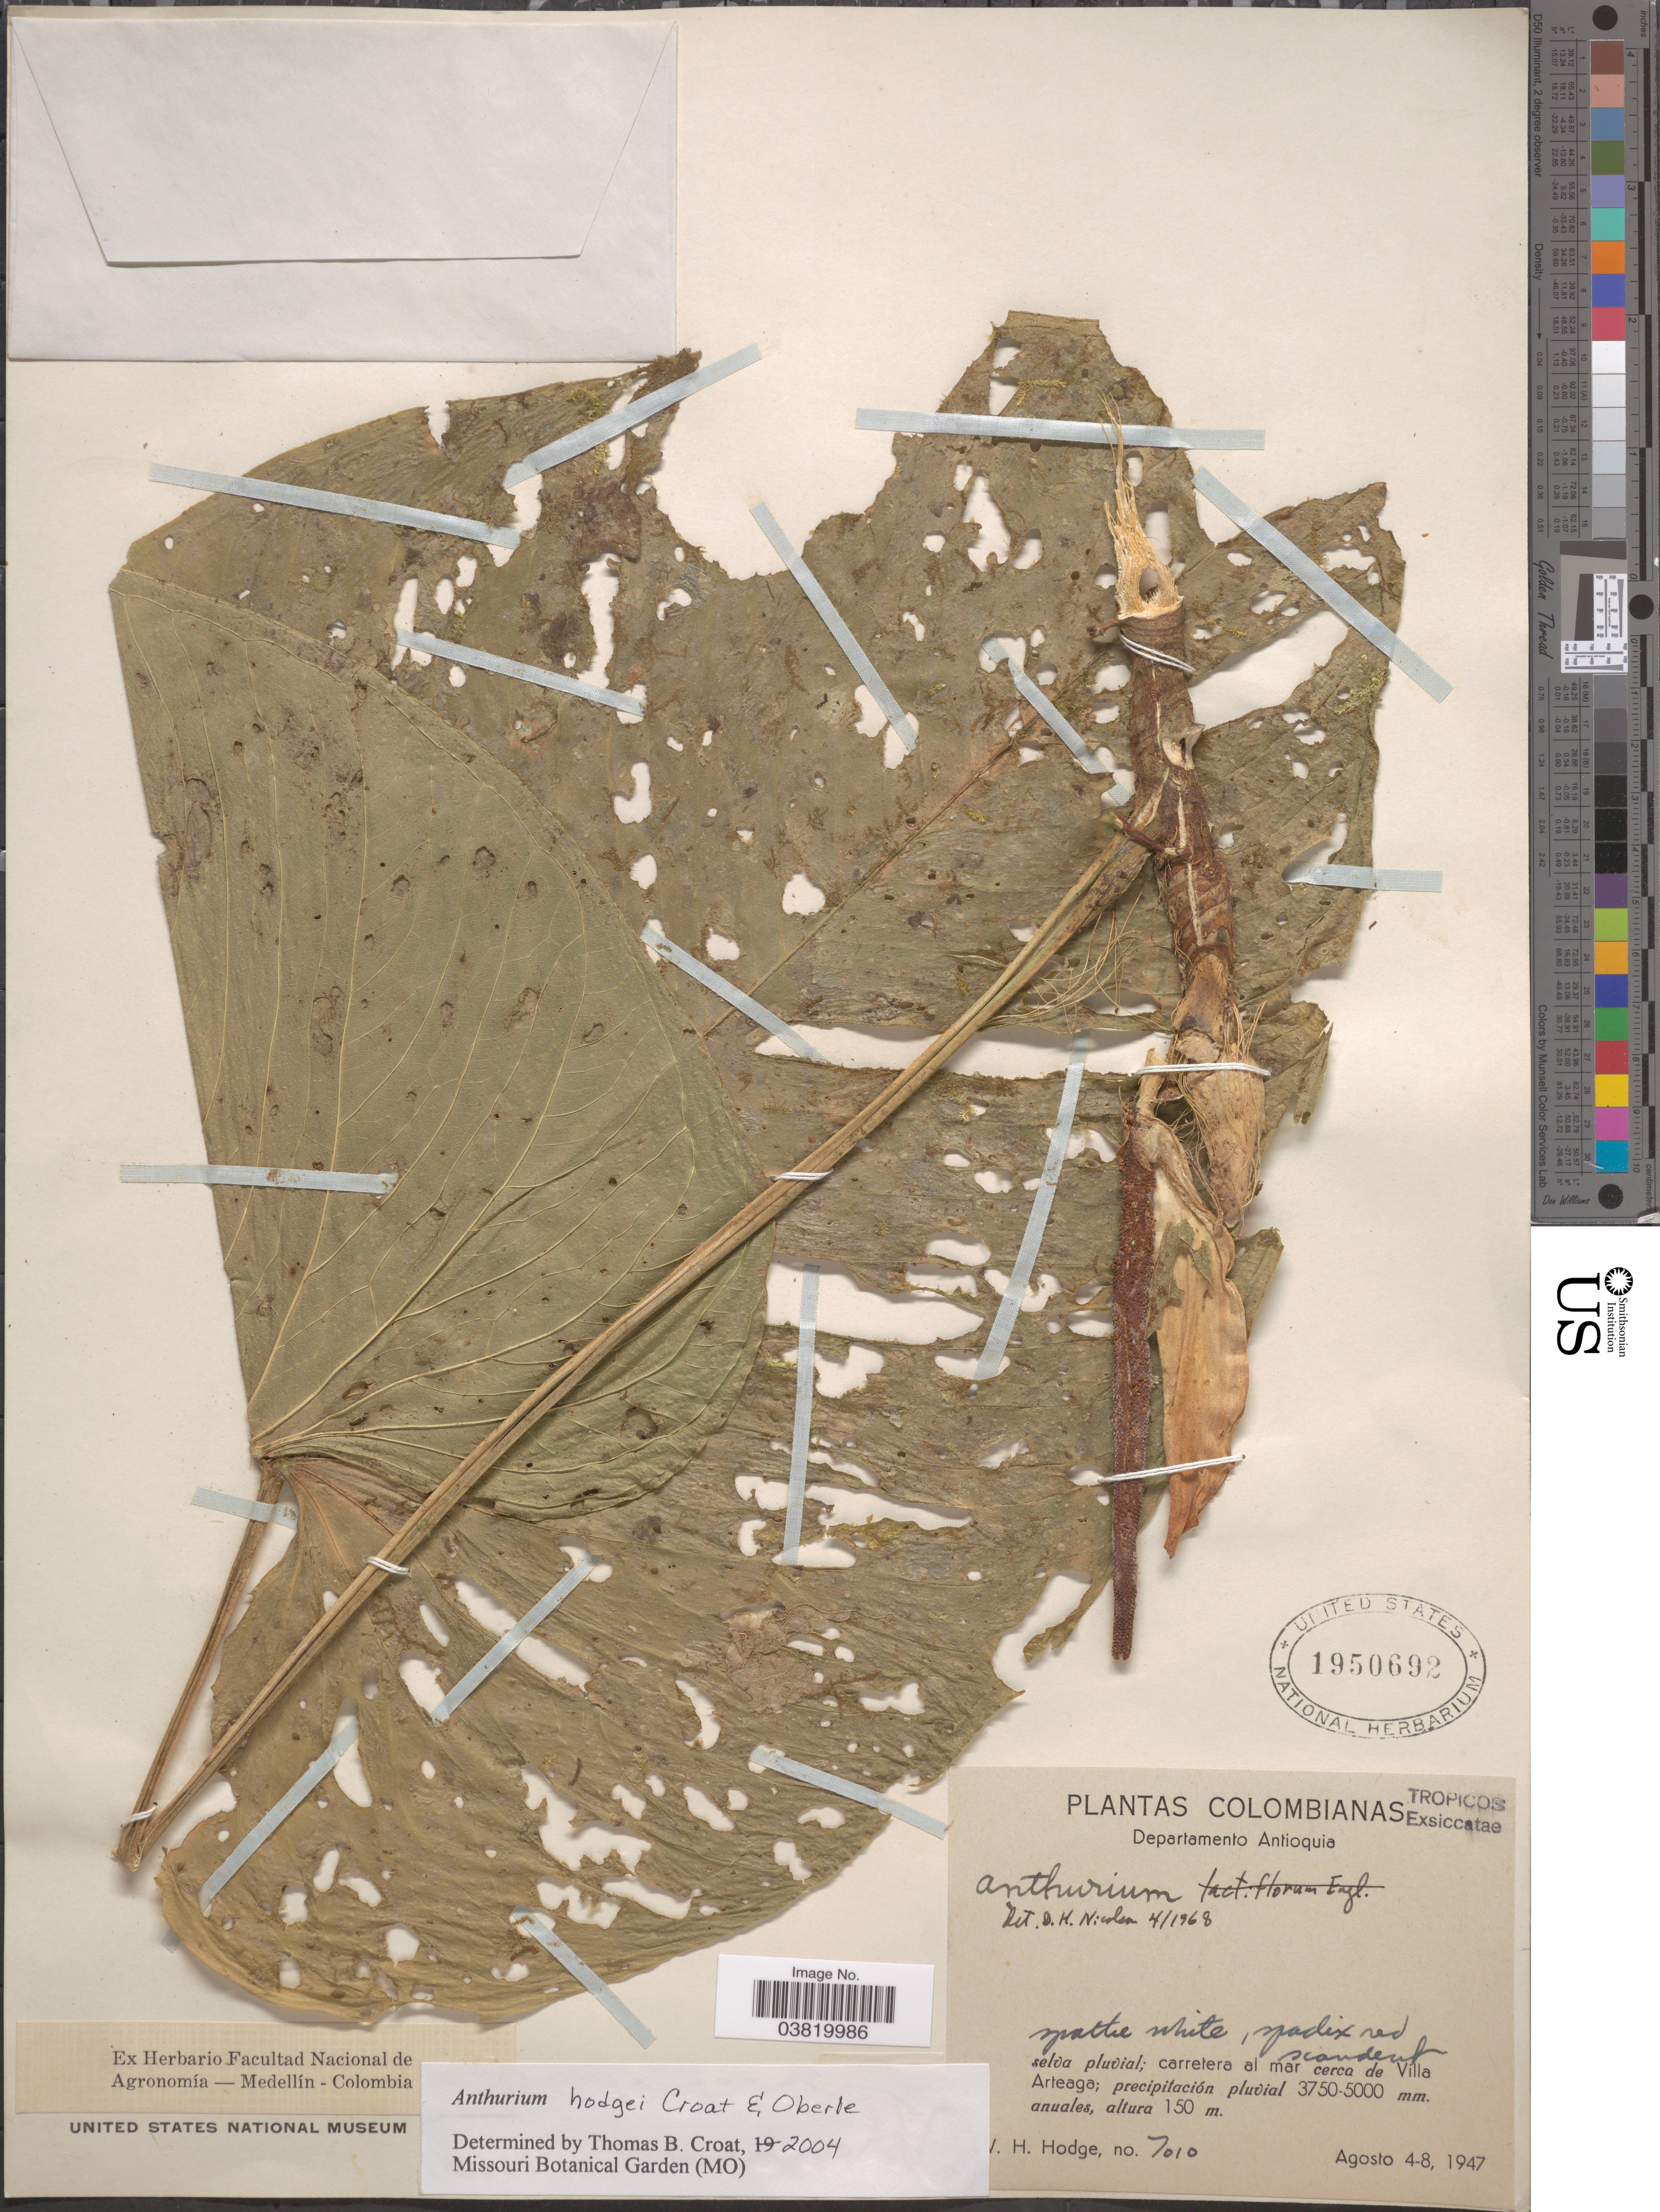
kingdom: Plantae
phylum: Tracheophyta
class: Liliopsida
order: Alismatales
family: Araceae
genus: Anthurium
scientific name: Anthurium hodgei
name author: Croat et al.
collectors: W. Hodge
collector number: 7010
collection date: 1947-08-04/1947-08-08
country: Colombia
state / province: Antioquia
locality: Departamento Antioquia. Carretera al mar cerca de Villa Arteaga.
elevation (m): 150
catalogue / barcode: US 1950692